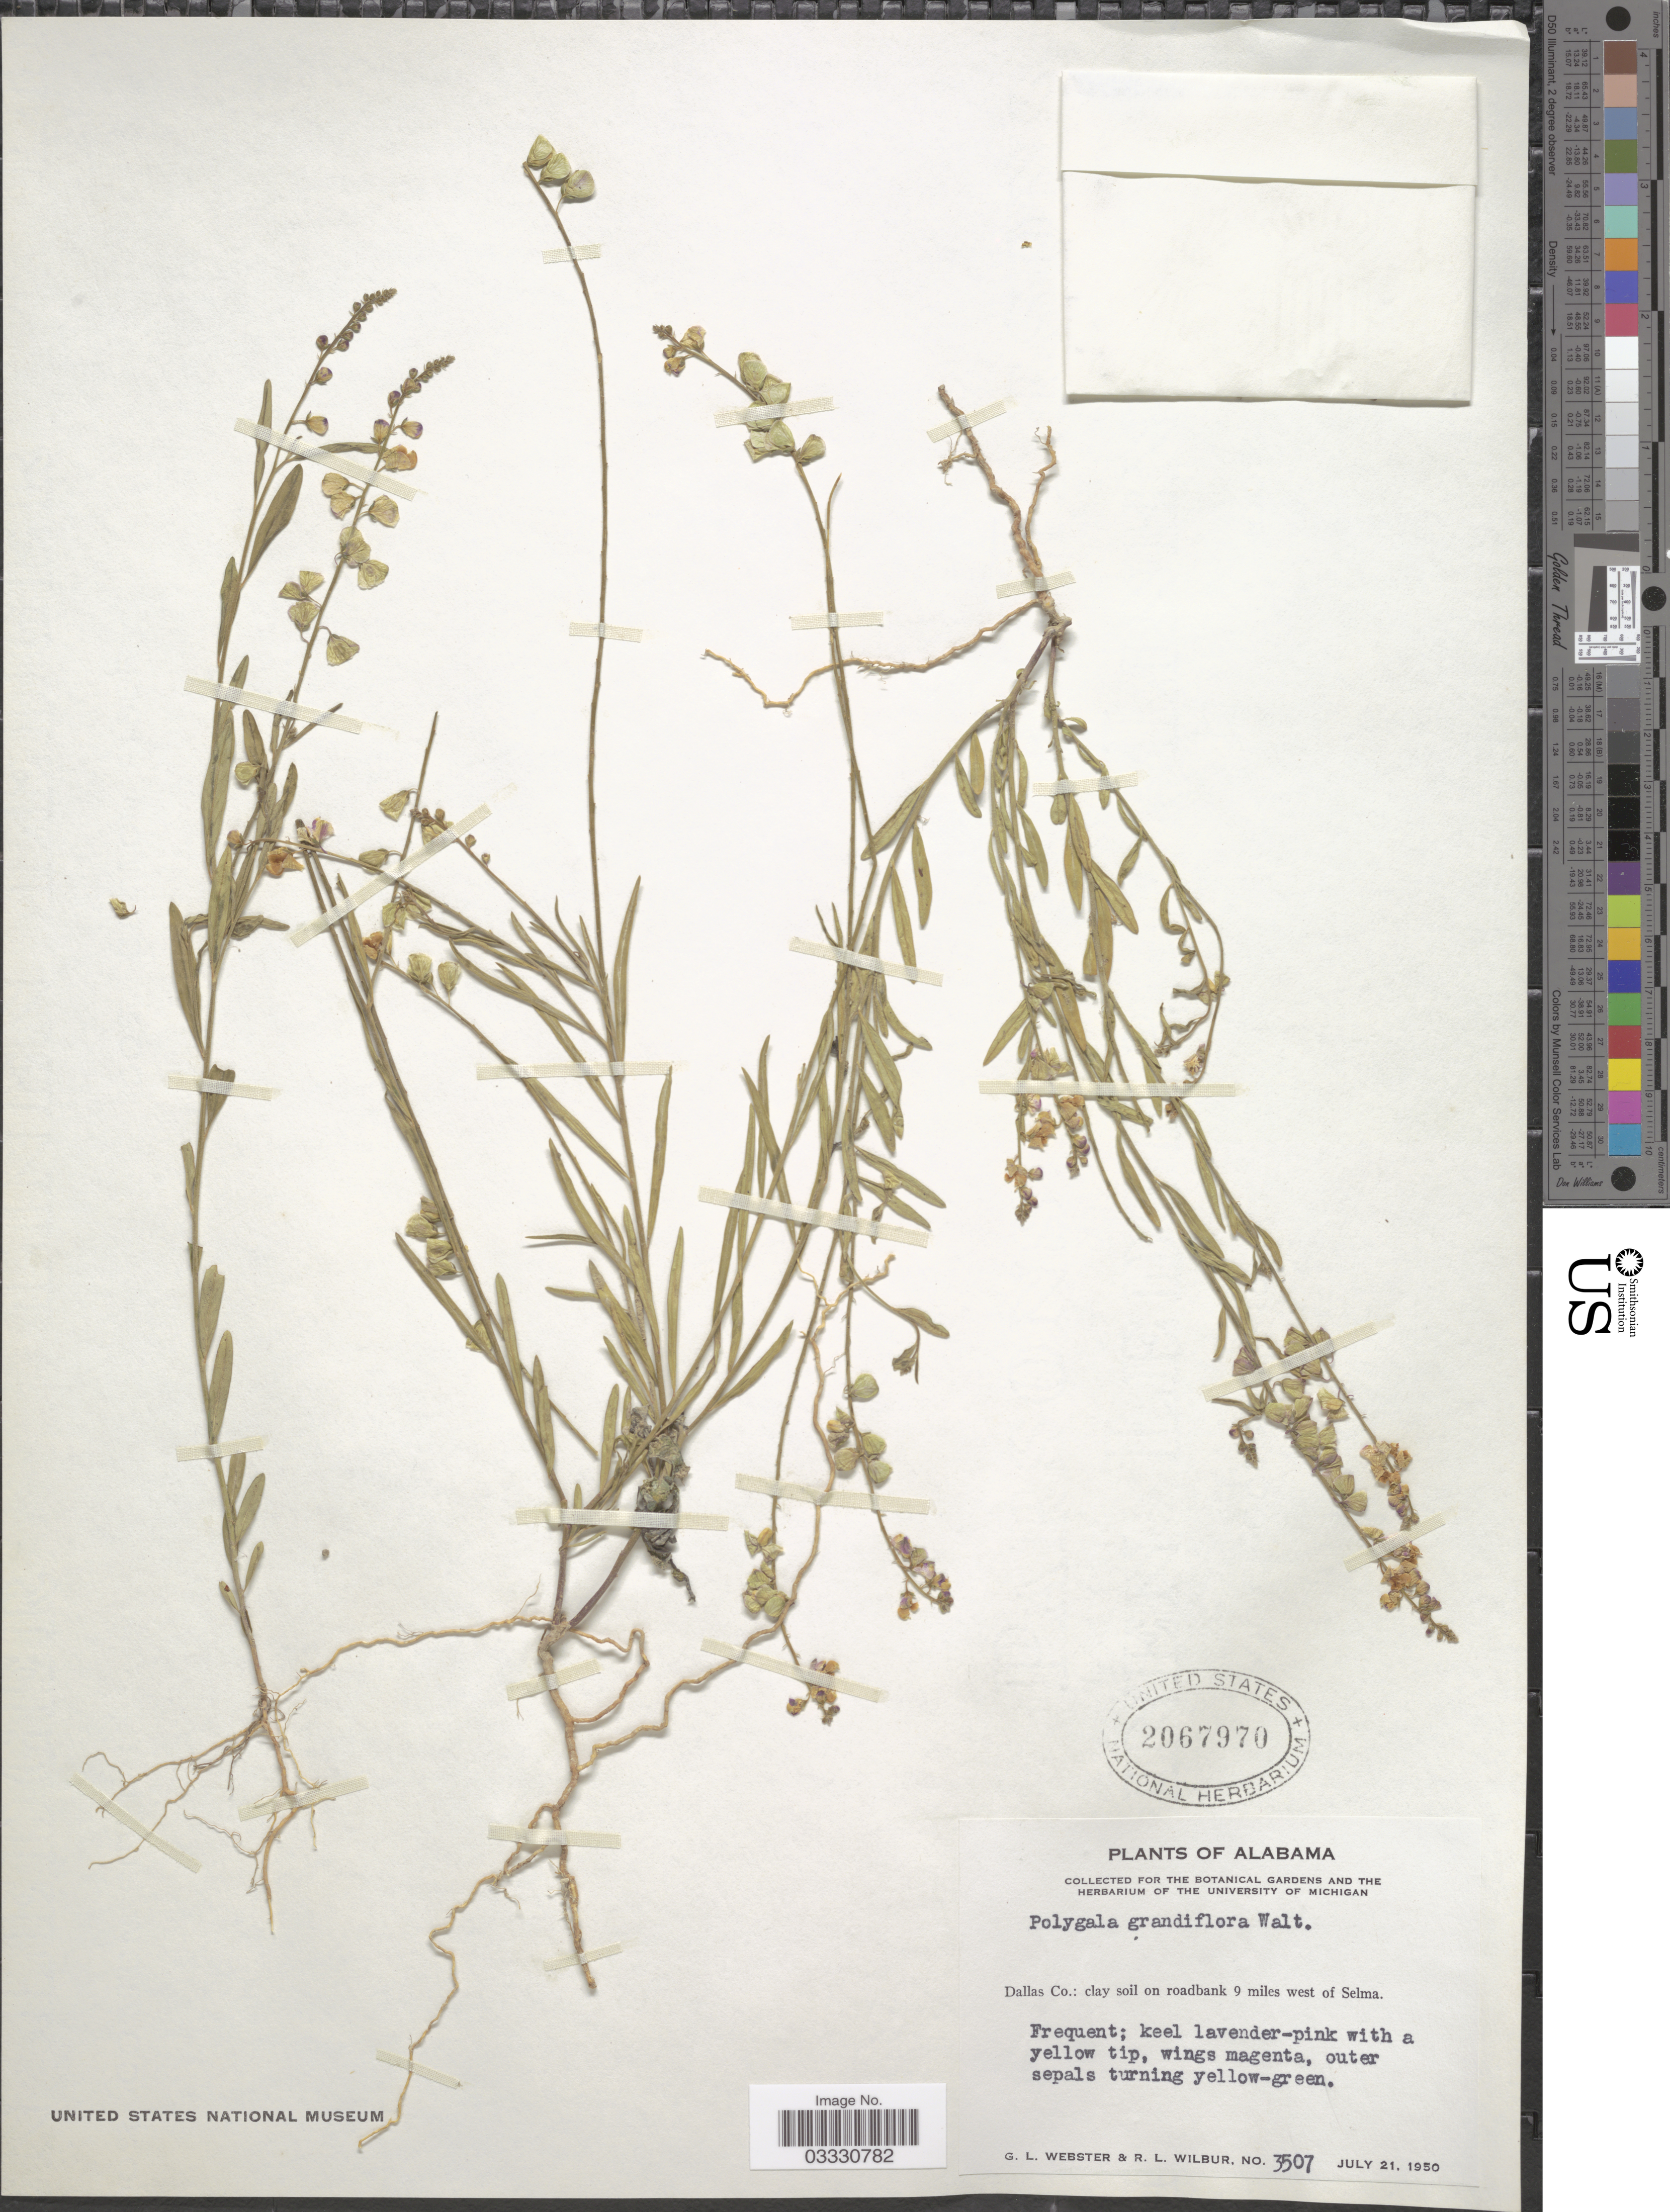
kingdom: Plantae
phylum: Tracheophyta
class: Magnoliopsida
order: Fabales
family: Polygalaceae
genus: Asemeia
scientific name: Asemeia grandiflora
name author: (Walter) Small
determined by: Strong, Mark T., (BOT), Smithsonian Institution - National Museum of Natural History (UNITED STATES)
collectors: G. L. Webster & R. L. Wilbur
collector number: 3507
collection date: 1950-07-21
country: United States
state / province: Alabama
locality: Dallas Co.: clay soil on roadbank 9 miles west of Selma.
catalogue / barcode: US 2067970